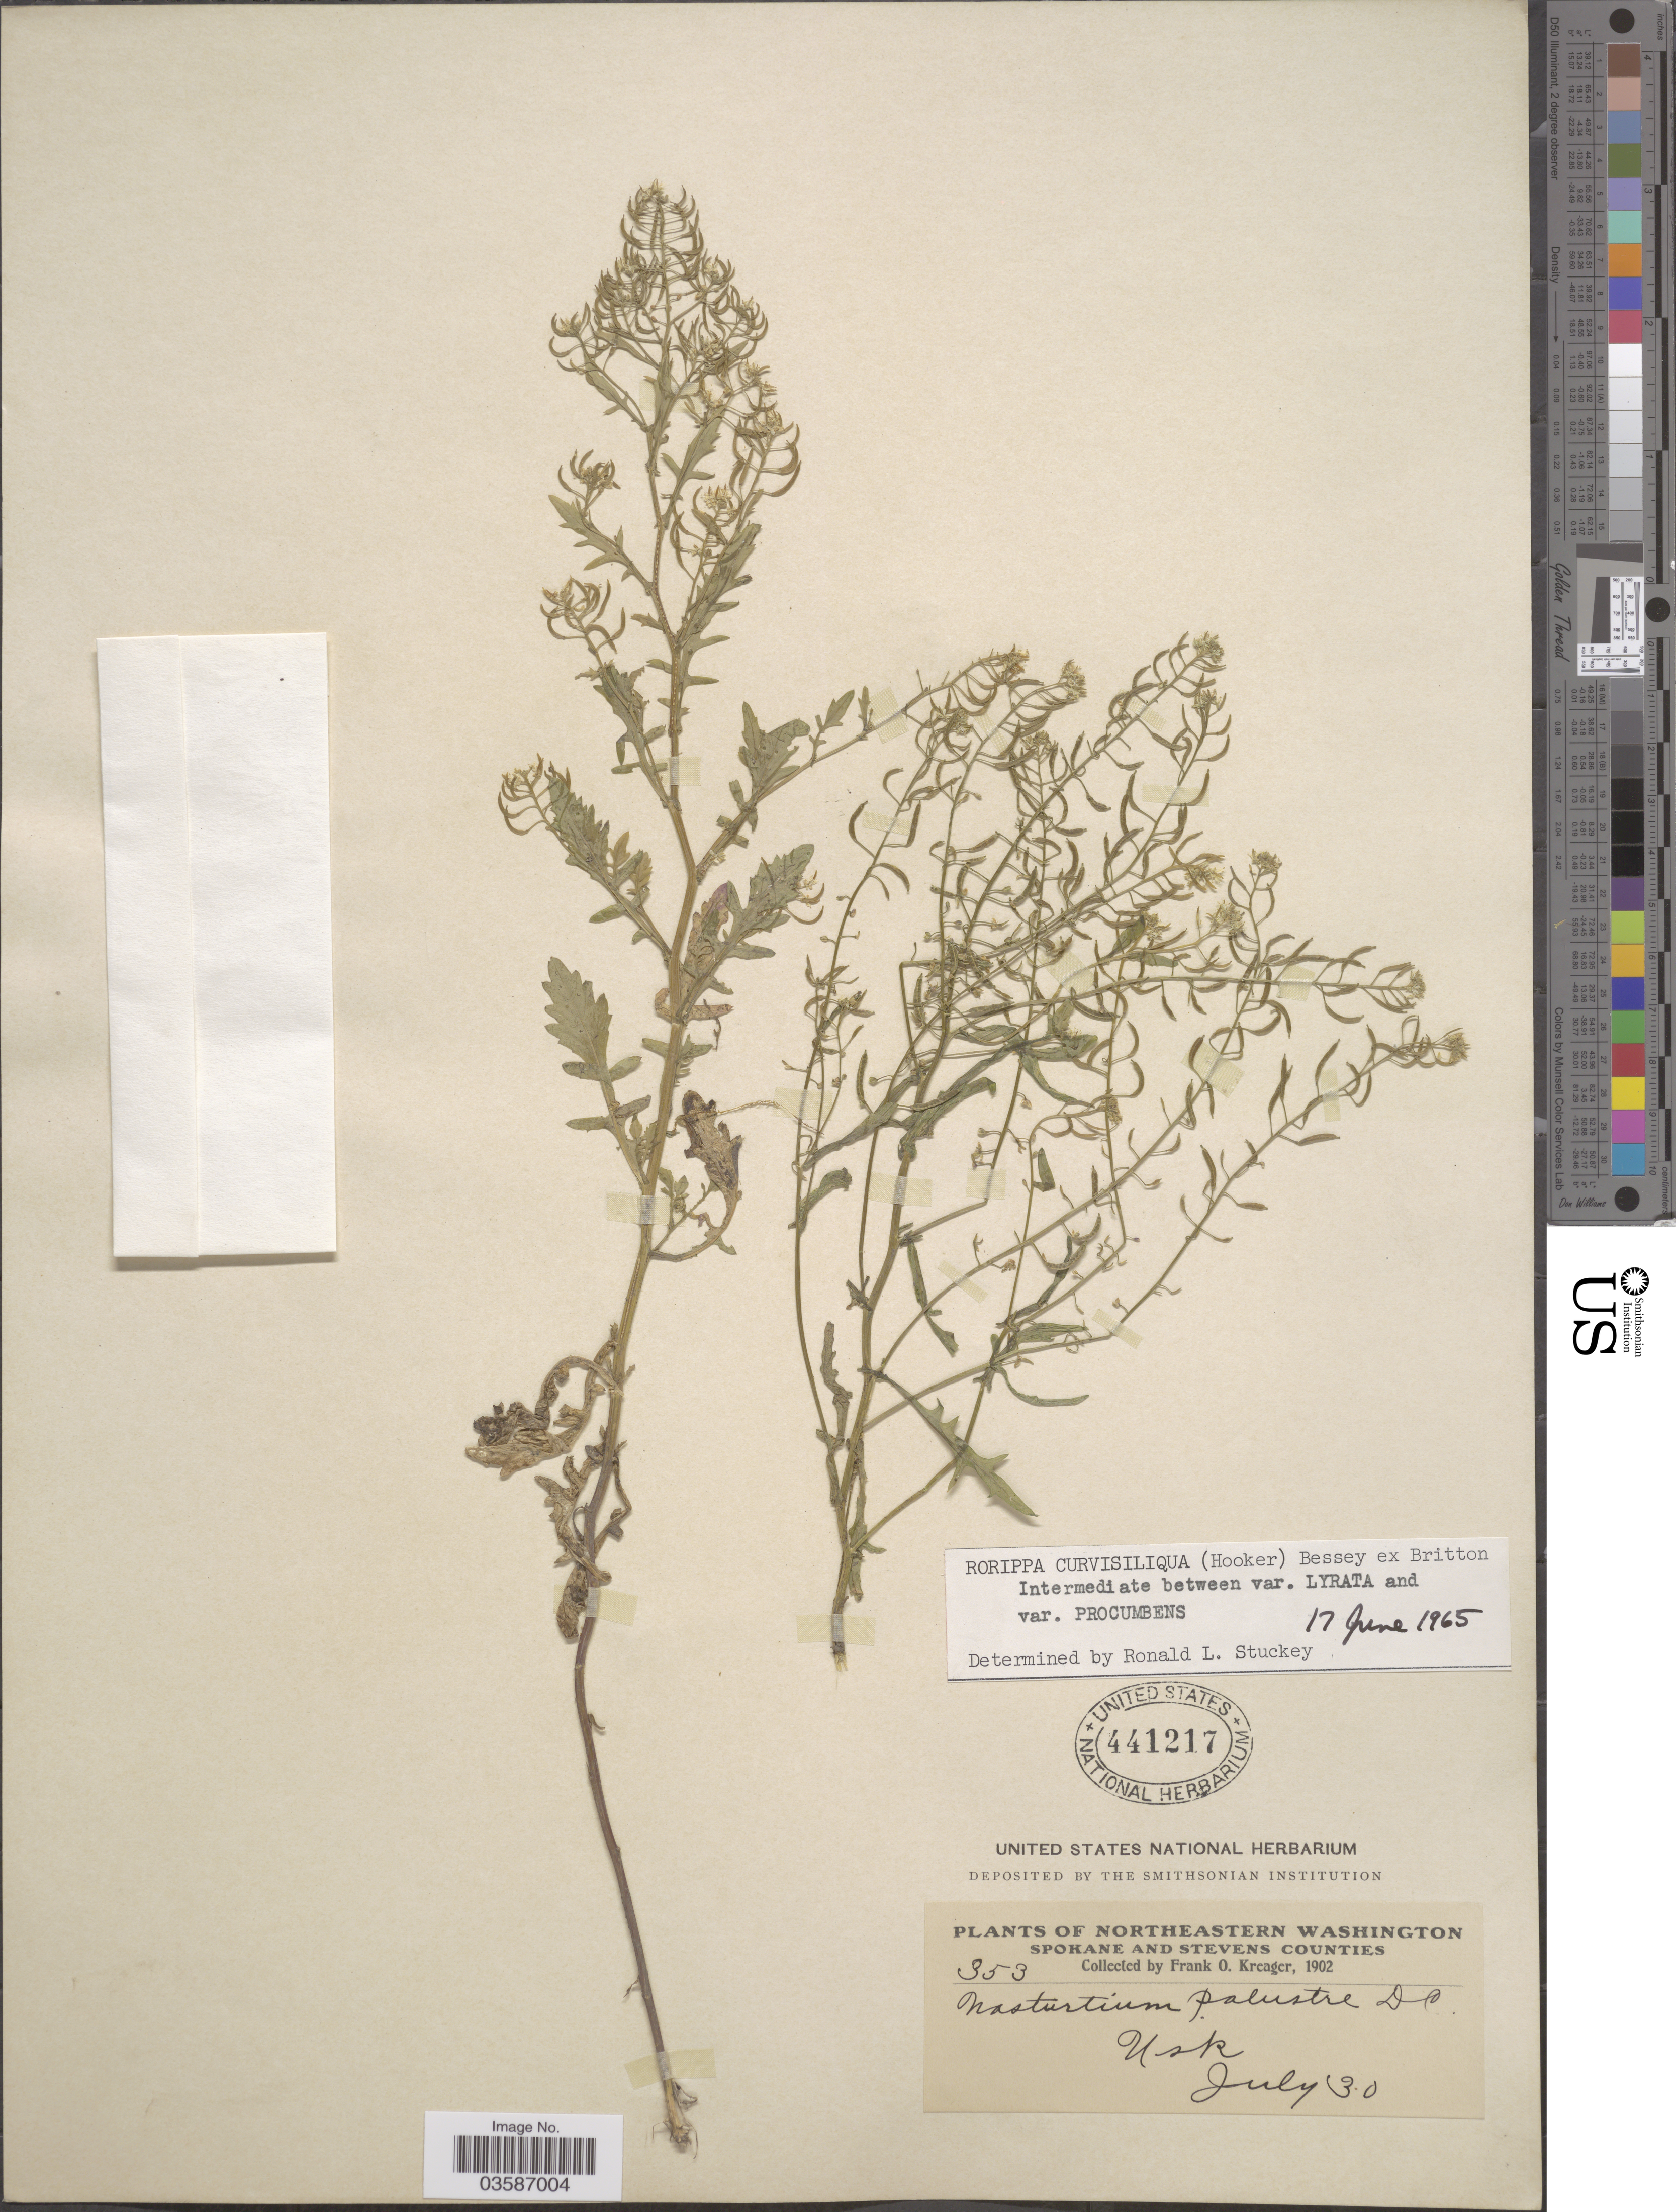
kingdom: Plantae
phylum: Tracheophyta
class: Magnoliopsida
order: Brassicales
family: Brassicaceae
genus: Rorippa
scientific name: Rorippa curvisiliqua var. lyrata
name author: (Nutt.) C.L. Hitchc.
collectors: F. Kreager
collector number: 353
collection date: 1902-07-30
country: United States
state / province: Washington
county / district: Spokane / Stevens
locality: Northeastern Washington. Spokane and Stevens Counties. Usk.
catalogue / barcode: US 441217